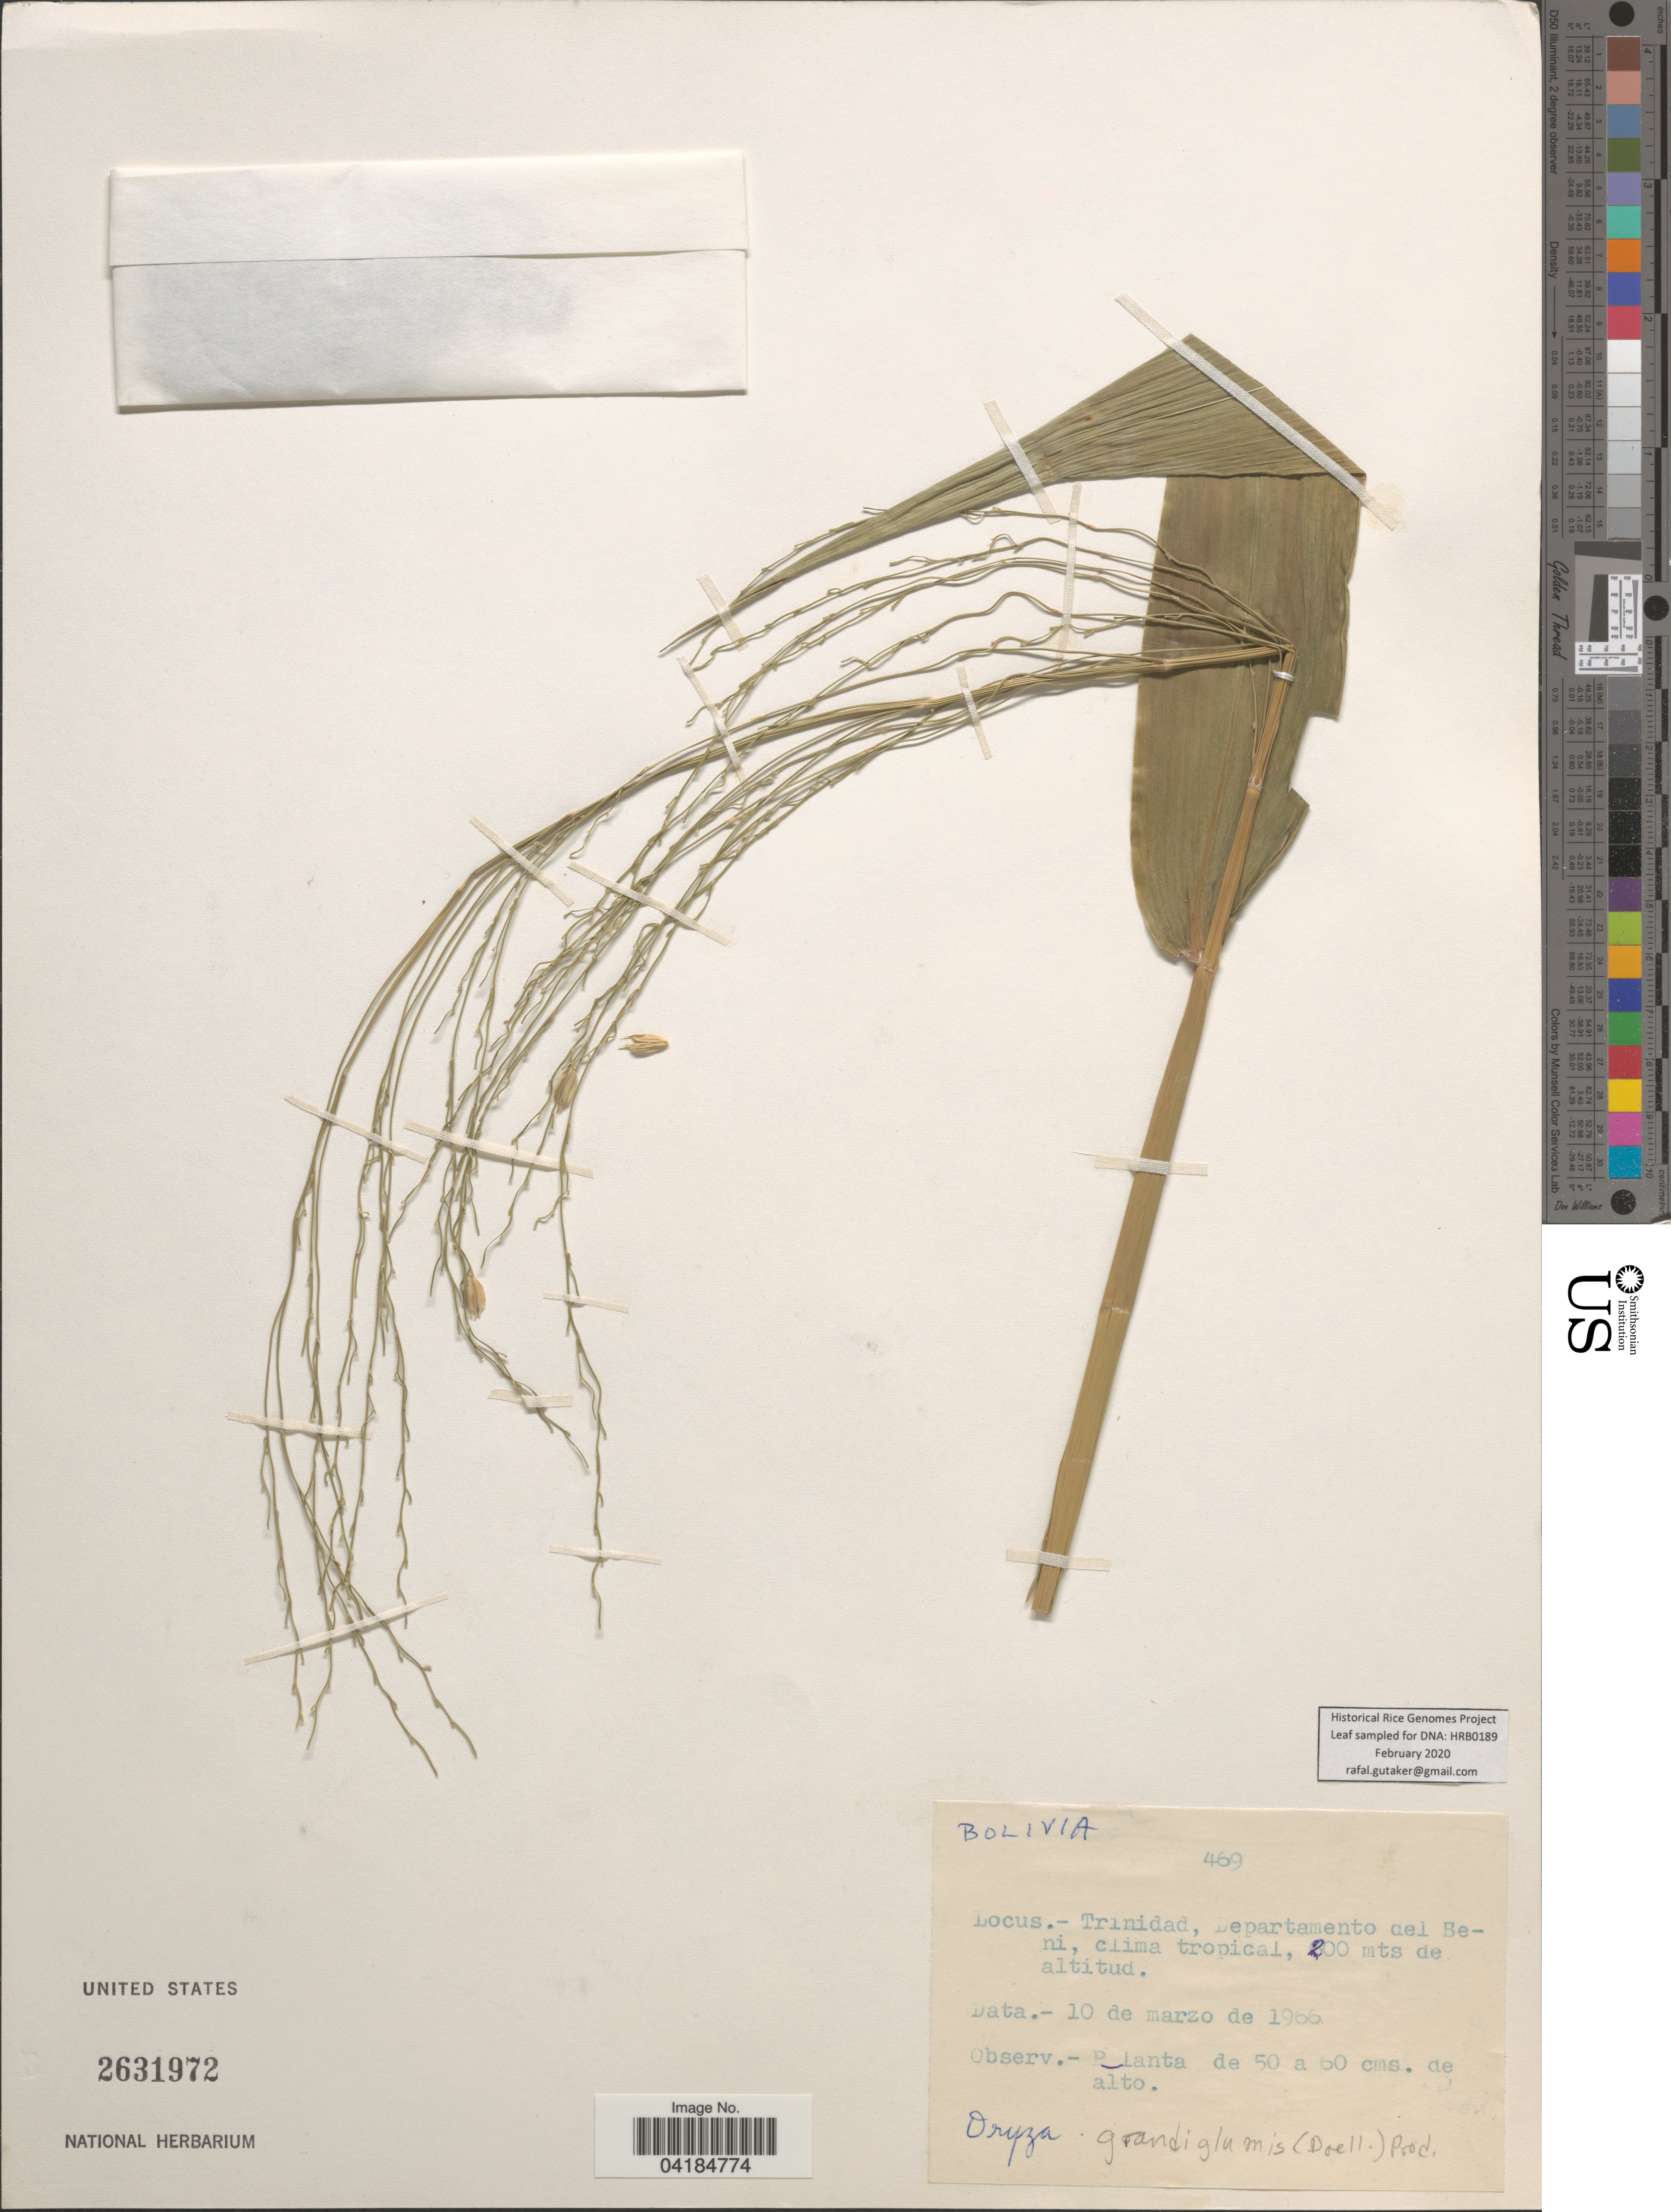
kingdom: Plantae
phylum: Tracheophyta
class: Liliopsida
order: Poales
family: Poaceae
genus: Oryza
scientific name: Oryza grandiglumis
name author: (Döll) Prod.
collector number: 469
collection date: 1966-03-10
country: Trinidad and Tobago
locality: Trinidad, Departamento del Beni.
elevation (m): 200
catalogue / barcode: US 2631972